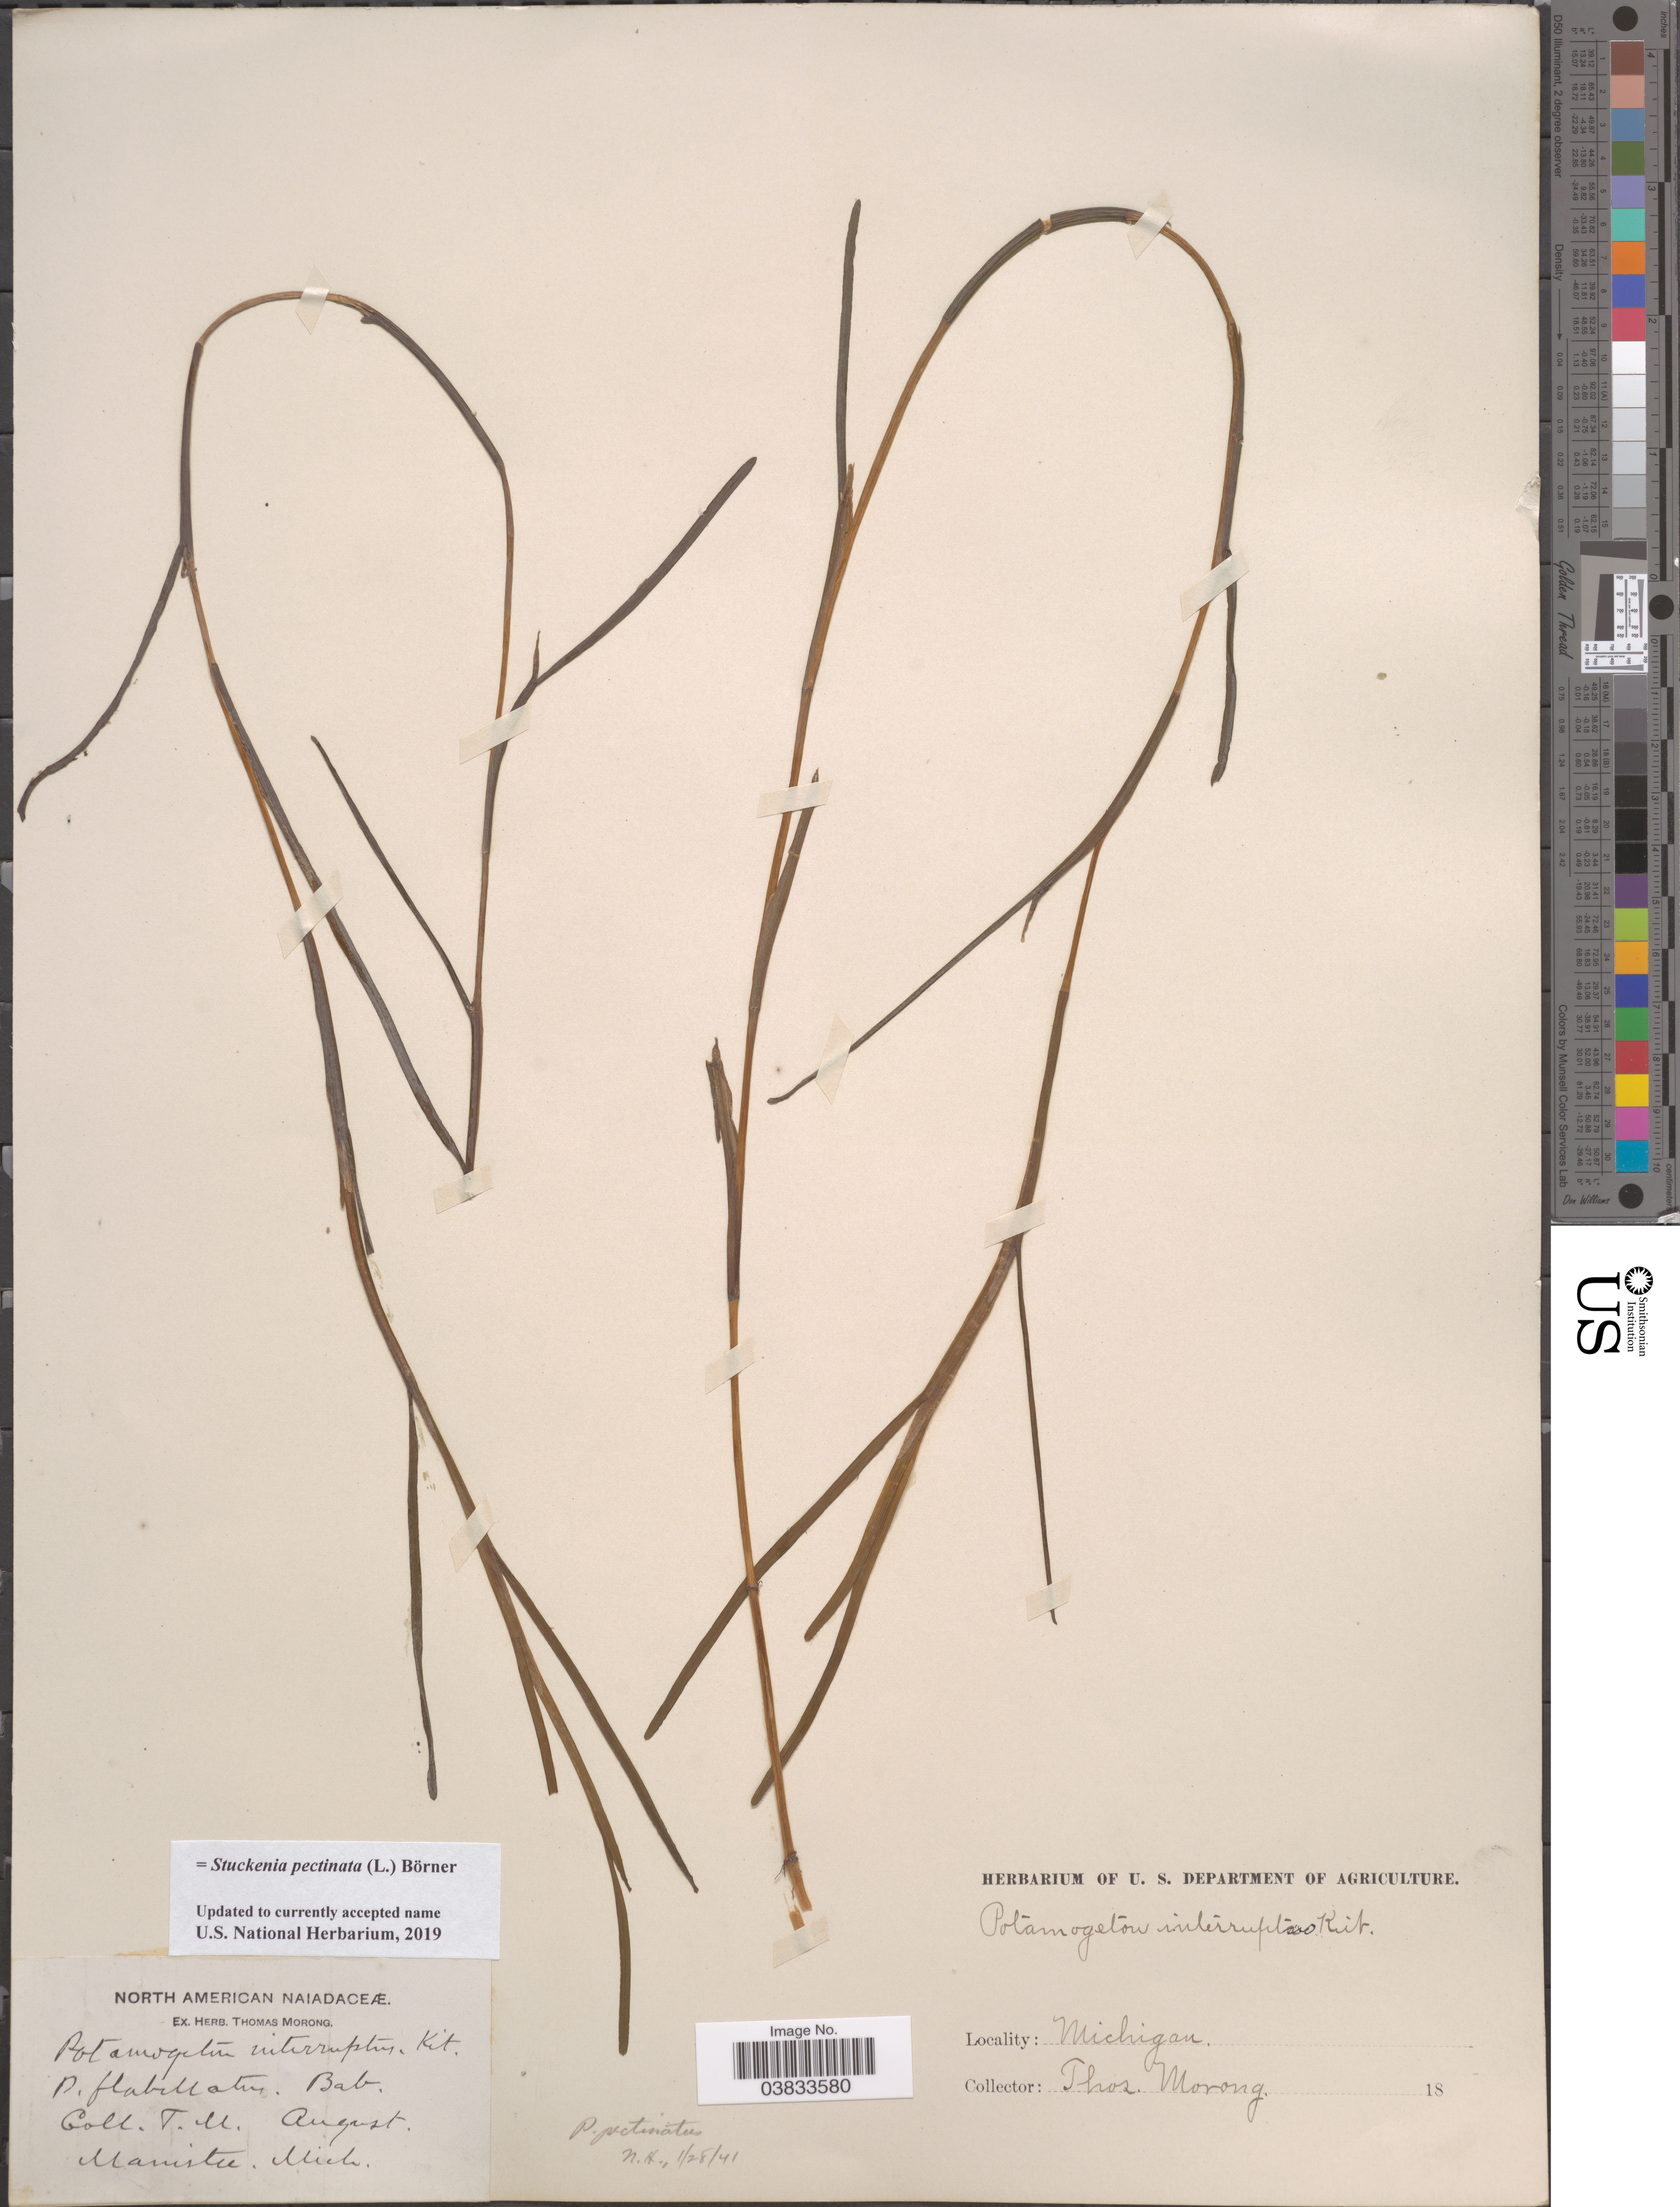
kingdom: Plantae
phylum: Tracheophyta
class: Liliopsida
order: Alismatales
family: Potamogetonaceae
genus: Stuckenia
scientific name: Stuckenia pectinata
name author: (L.) Börner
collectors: ex herb. T. Morong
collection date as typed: August 18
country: United States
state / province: Michigan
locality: Manistee.